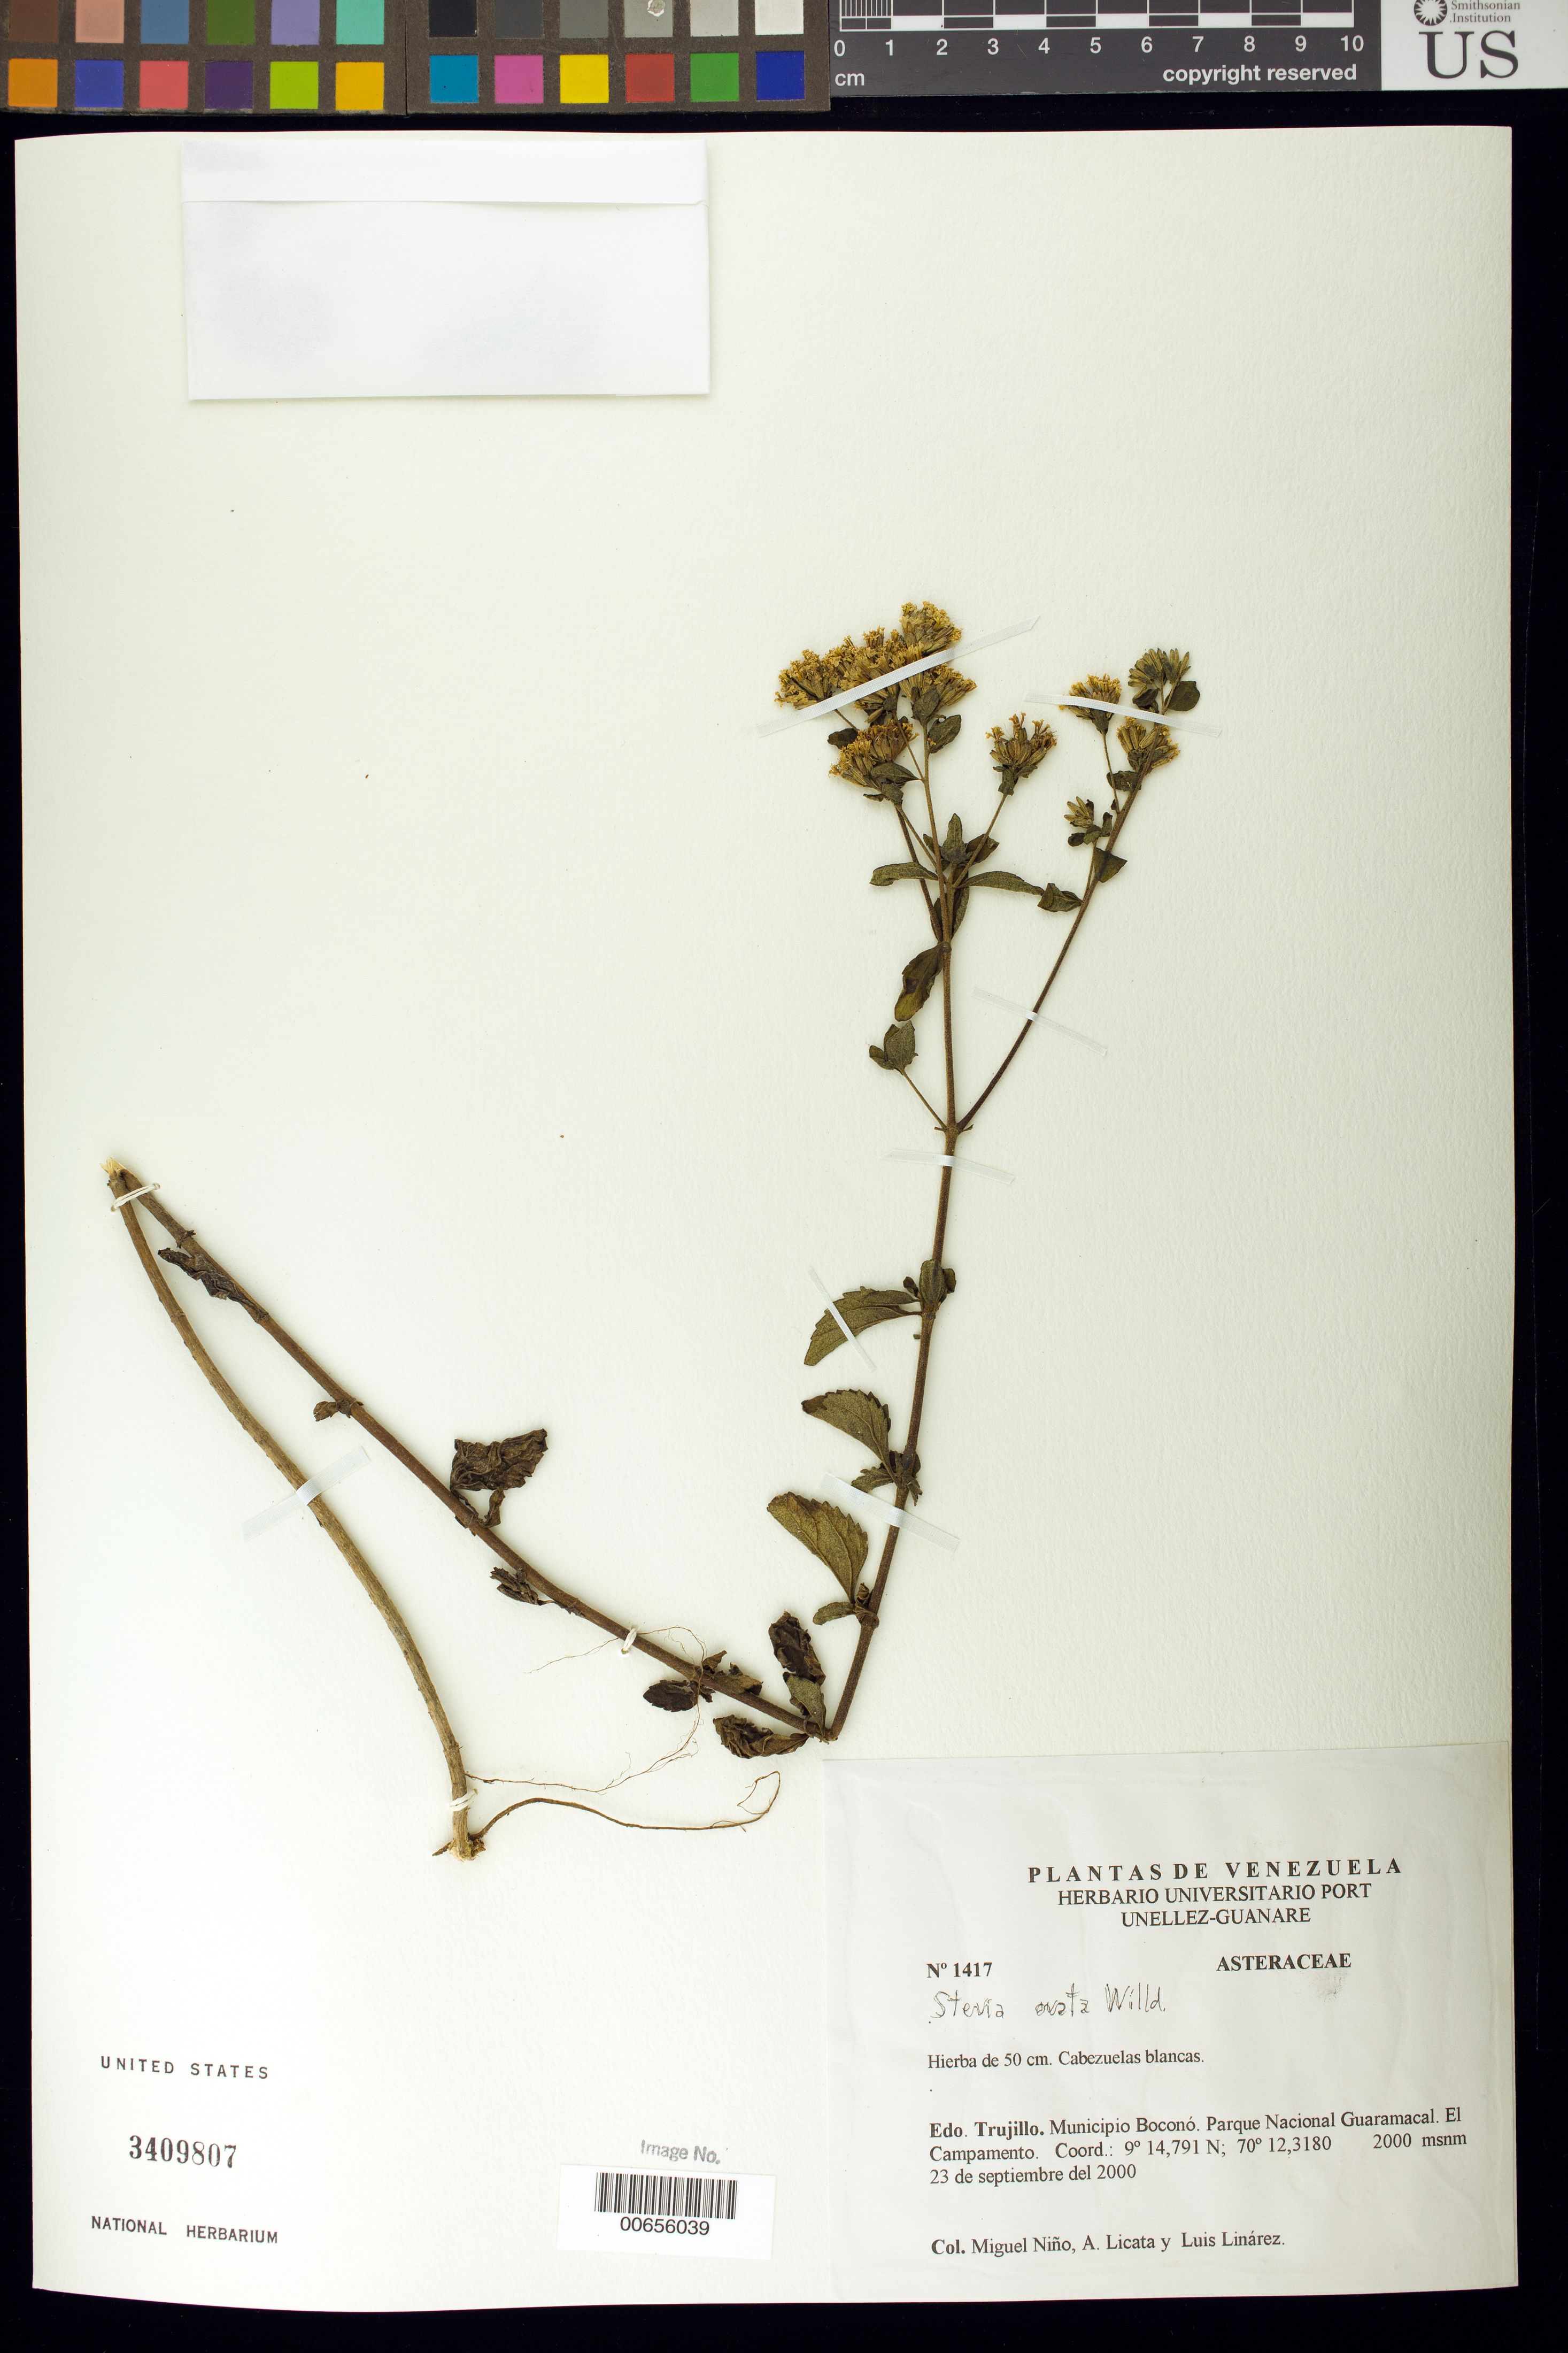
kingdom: Plantae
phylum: Tracheophyta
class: Magnoliopsida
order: Asterales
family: Asteraceae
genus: Stevia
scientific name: Stevia ovata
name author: Willd.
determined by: Robinson, Harold E., (US)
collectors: S. M. Niño, A. Licata & L. Linárez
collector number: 1417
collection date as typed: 23 Sep 2000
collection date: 2000-09-23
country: Venezuela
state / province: Trujillo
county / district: Boconó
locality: Parque Nacional Guaramacal, El Campamento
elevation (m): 2000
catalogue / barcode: US 3409807